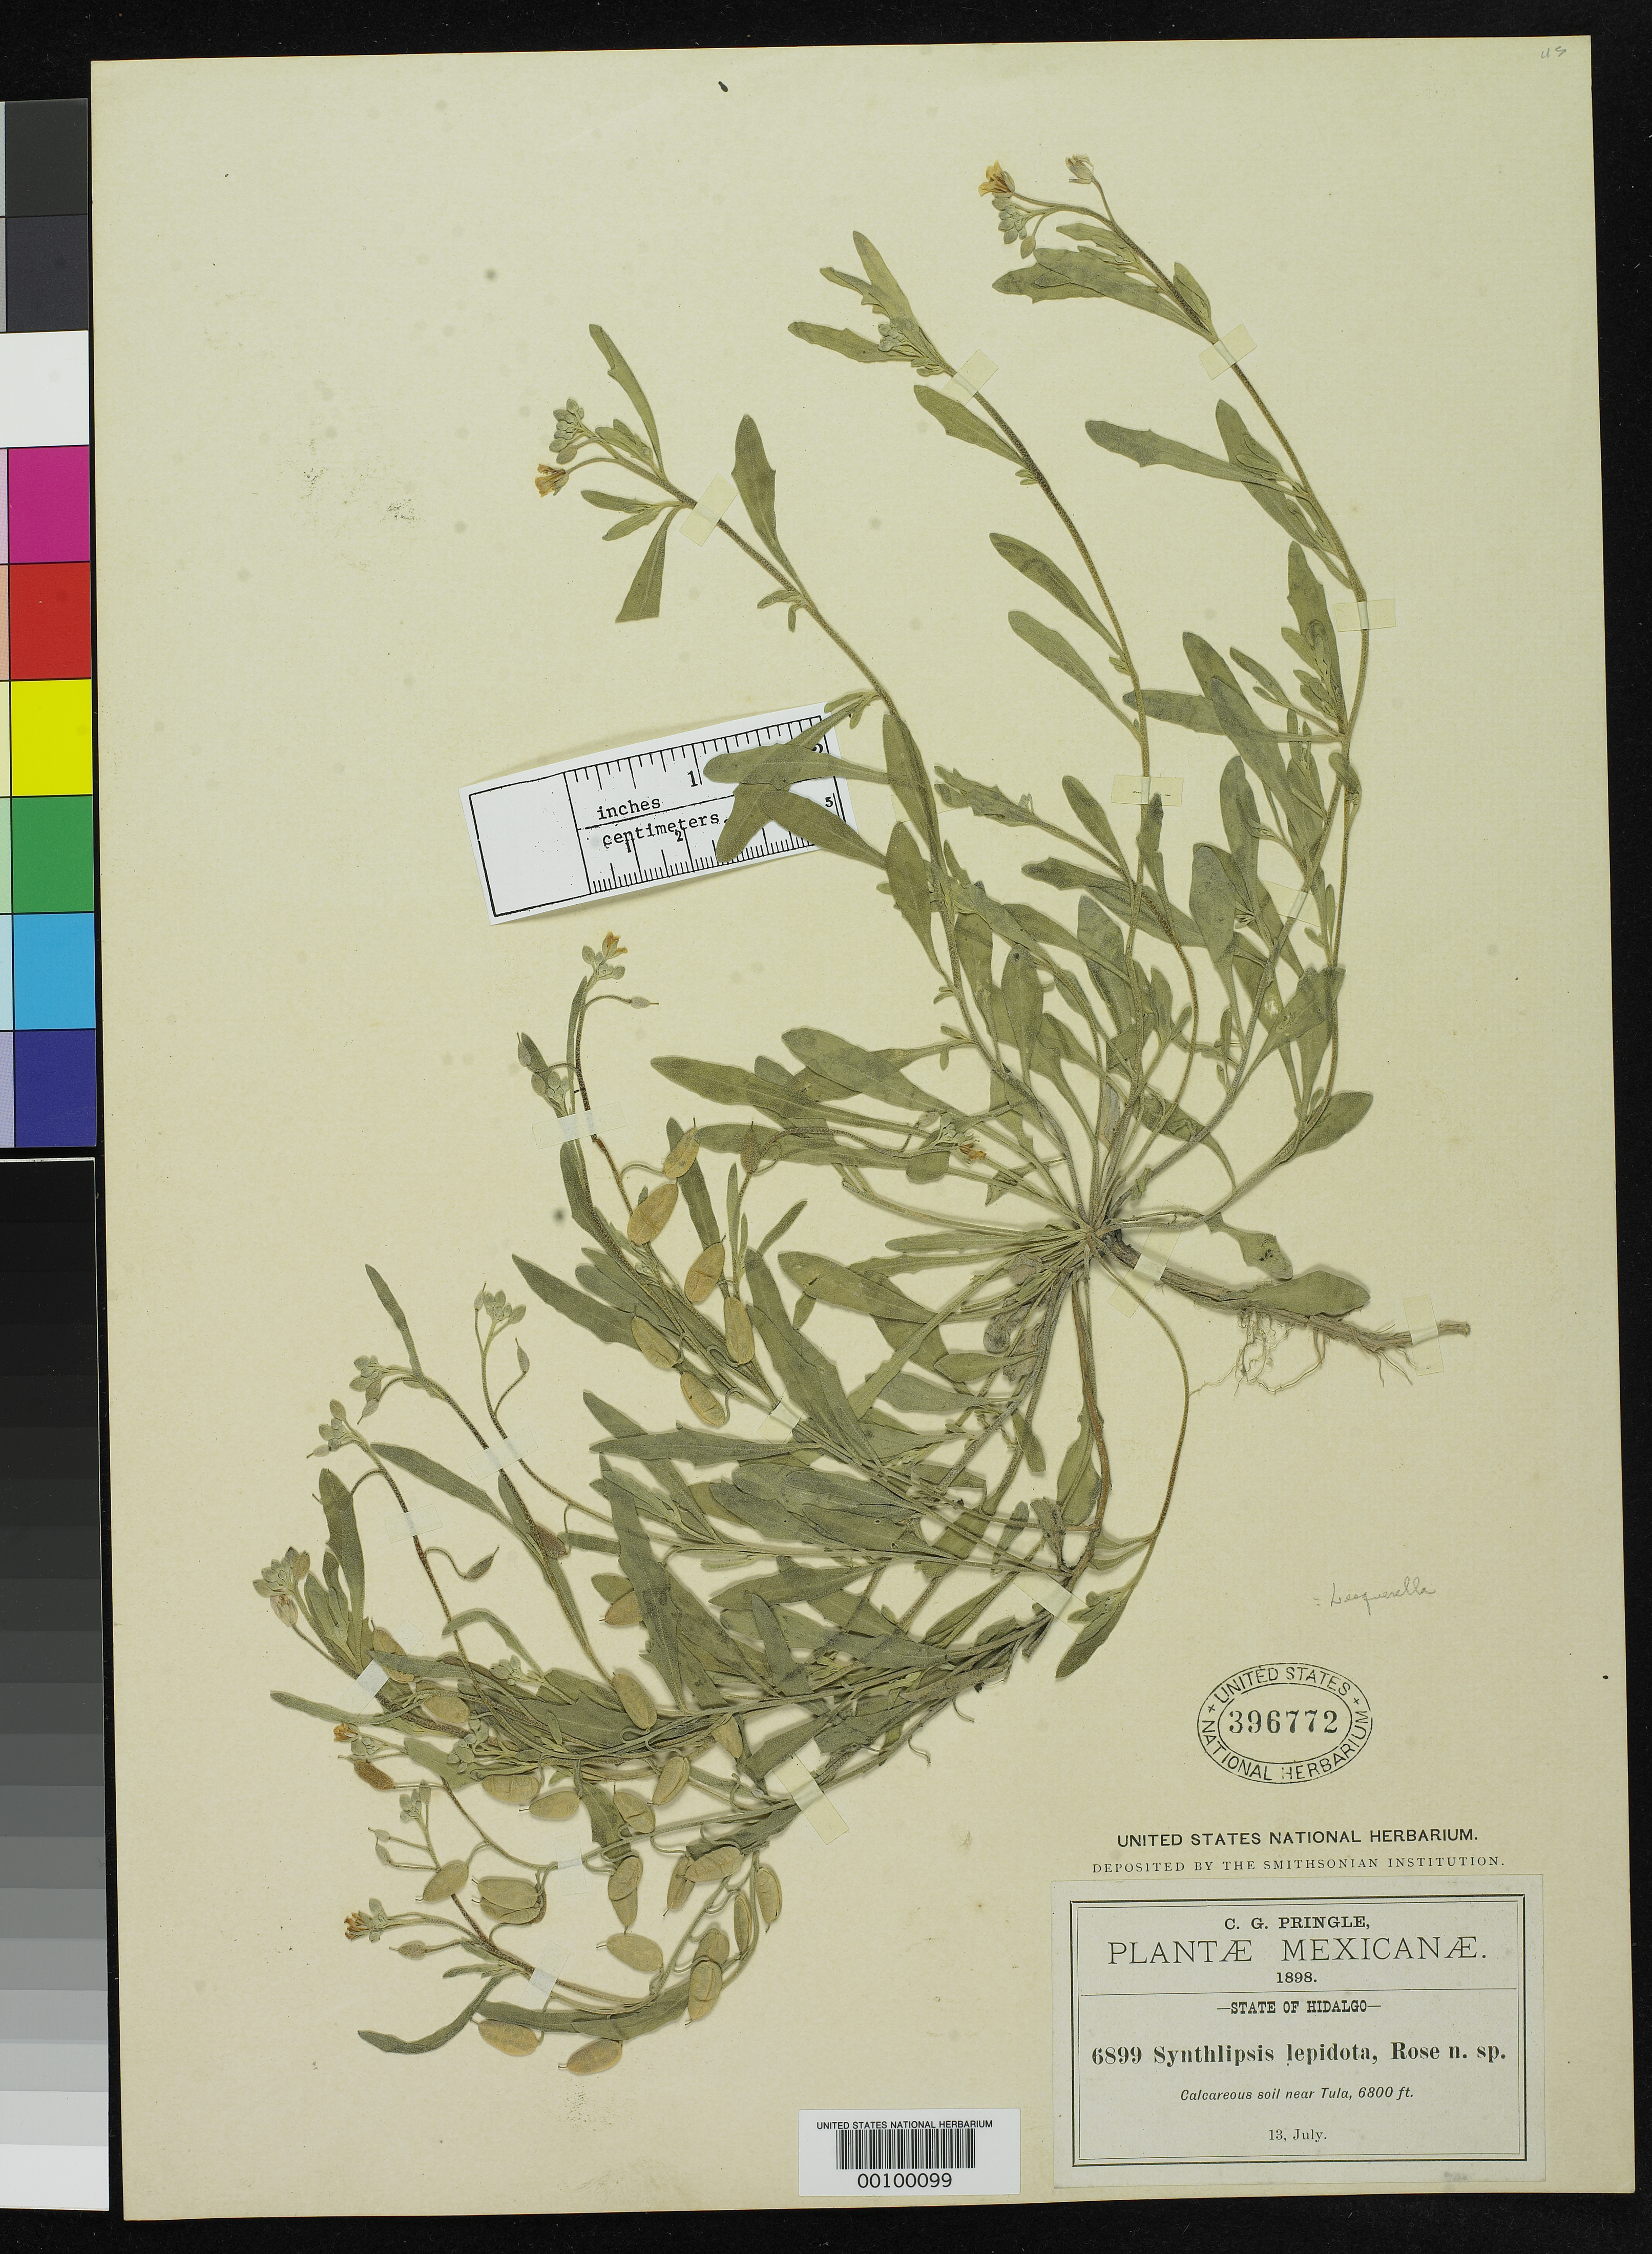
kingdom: Plantae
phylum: Tracheophyta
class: Magnoliopsida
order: Brassicales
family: Brassicaceae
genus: Synthlipsis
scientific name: Synthlipsis lepidota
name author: Rose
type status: Holotype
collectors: C. G. Pringle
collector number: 6899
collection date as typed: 13 Jul 1898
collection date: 1898-07-13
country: Mexico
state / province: Hidalgo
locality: Near Dublan.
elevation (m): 2073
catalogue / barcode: US 396772